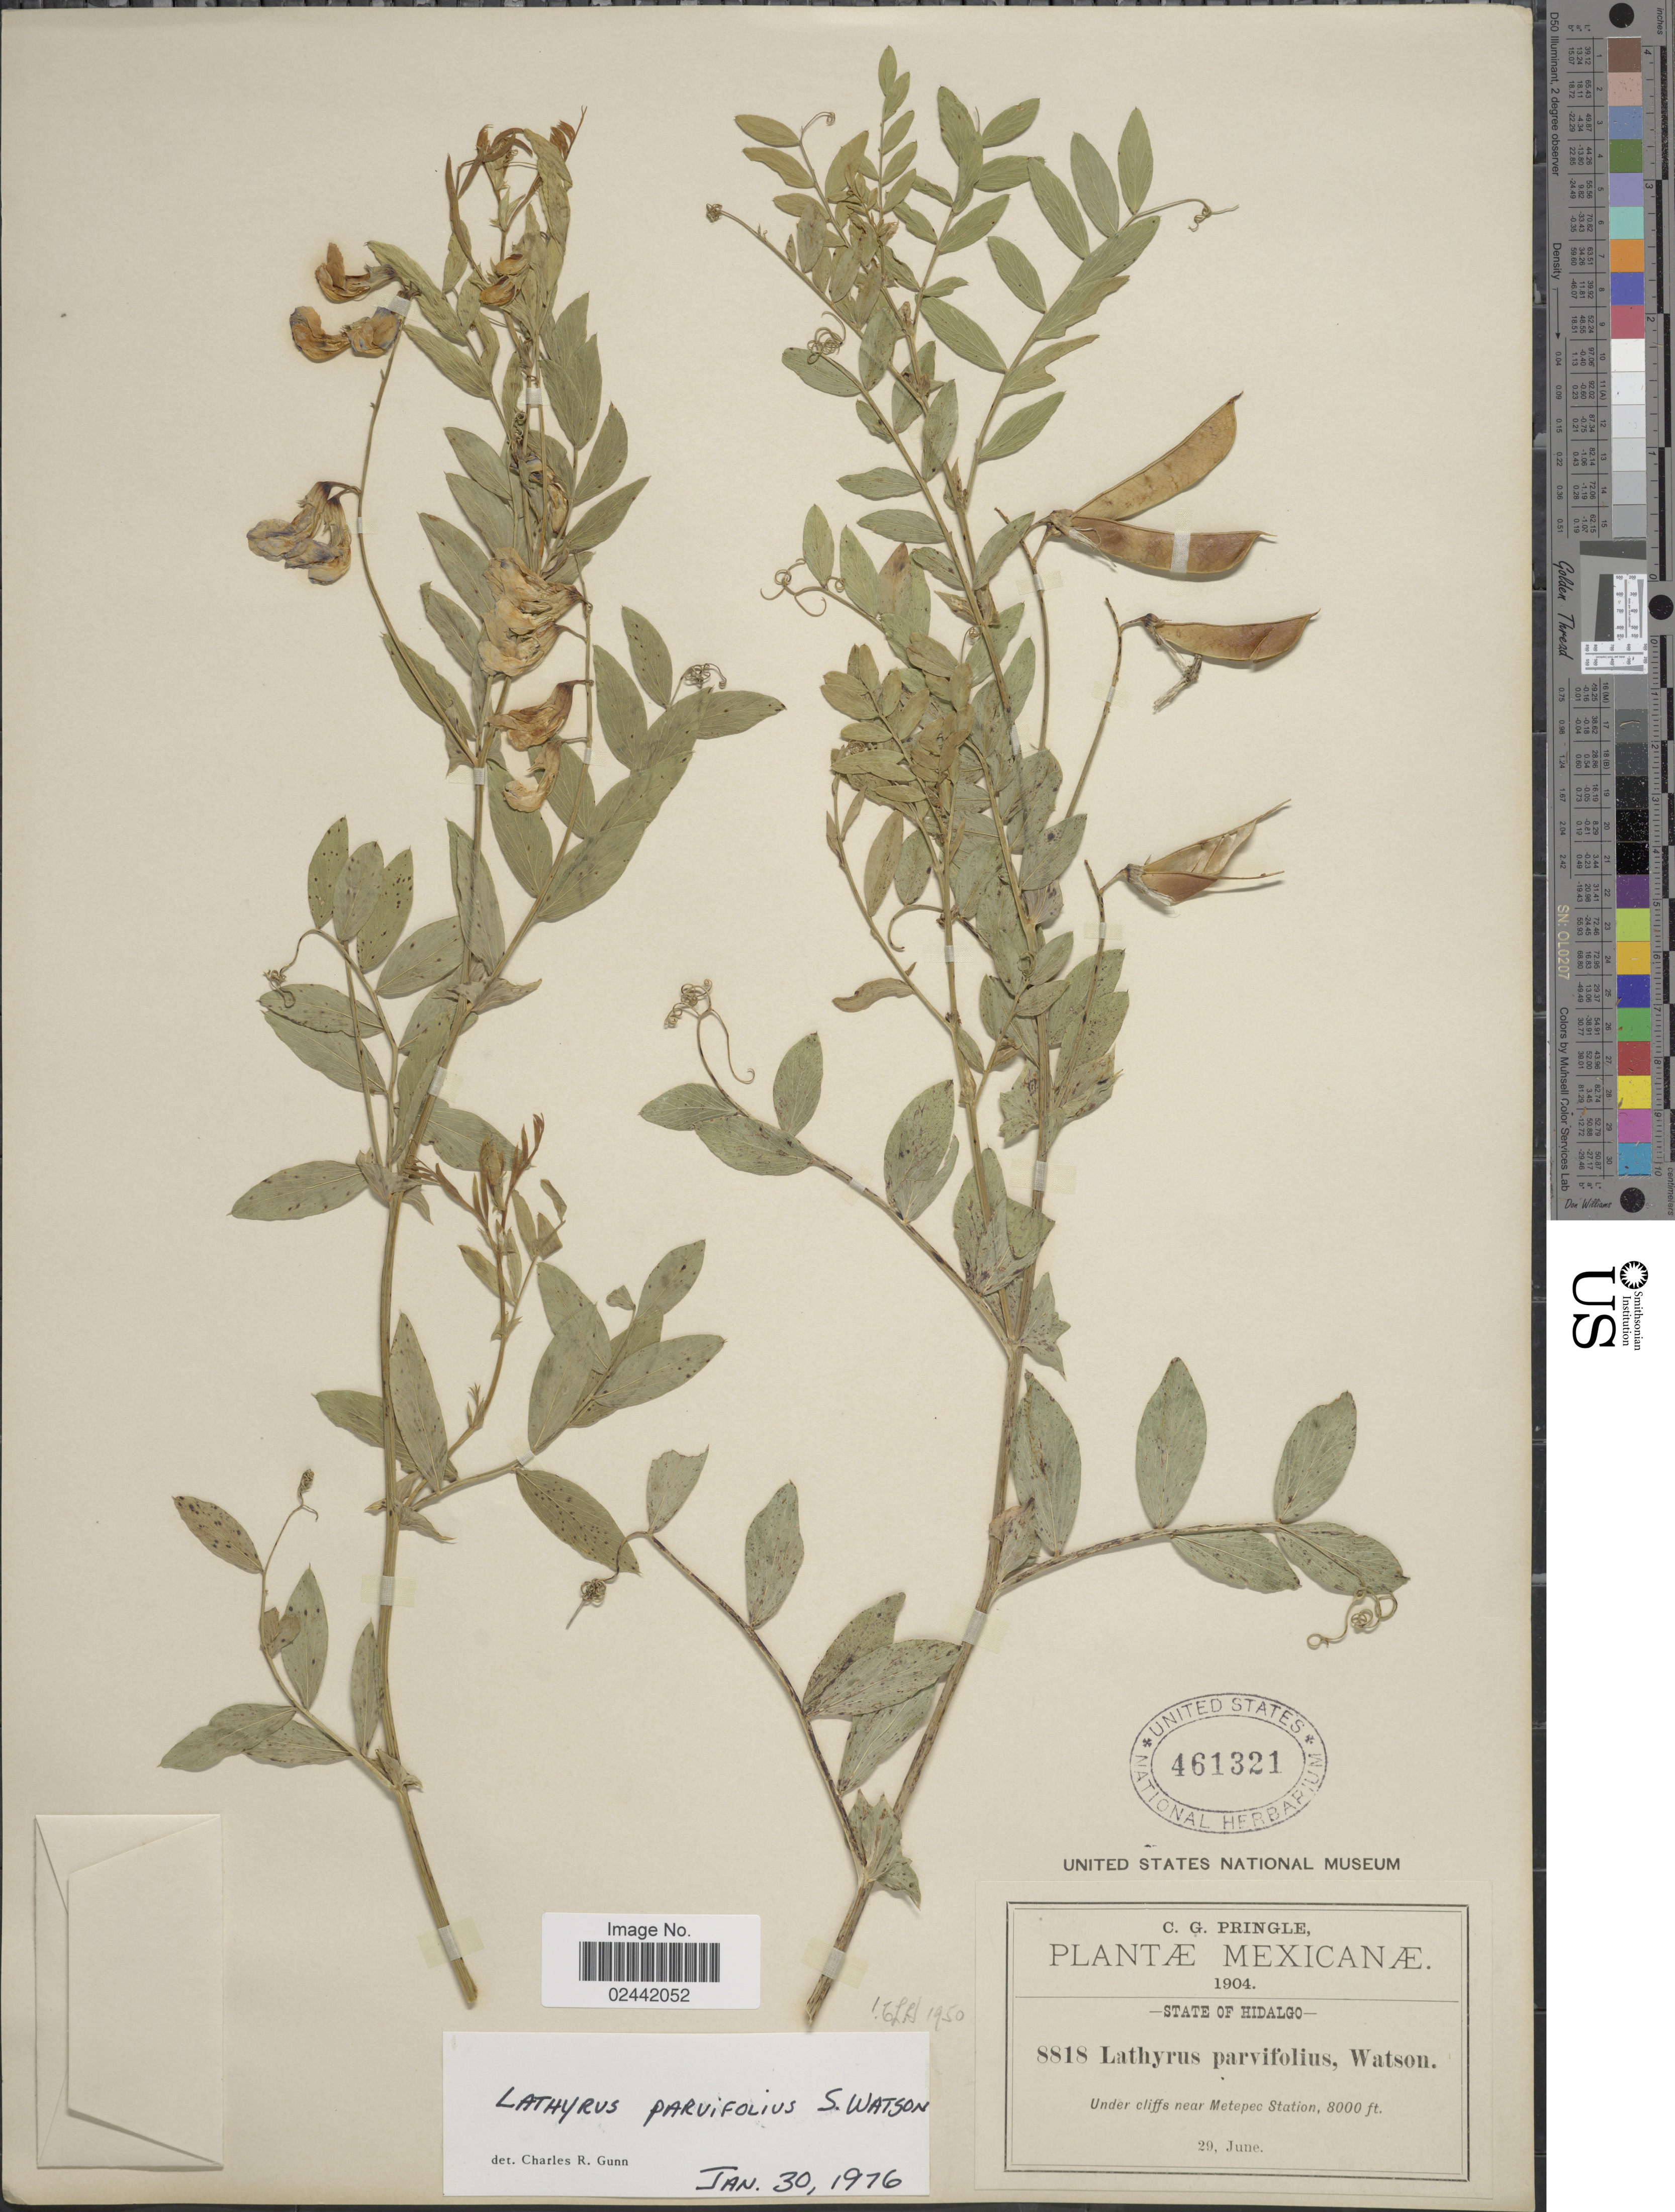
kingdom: Plantae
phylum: Tracheophyta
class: Magnoliopsida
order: Fabales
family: Fabaceae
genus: Lathyrus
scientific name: Lathyrus parvifolius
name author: S. Watson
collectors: C. G. Pringle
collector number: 8818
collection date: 1904-06-29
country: Mexico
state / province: Hidalgo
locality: Mexicanae. Under cliffs near Metepec Station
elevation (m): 2438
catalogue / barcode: US 461321